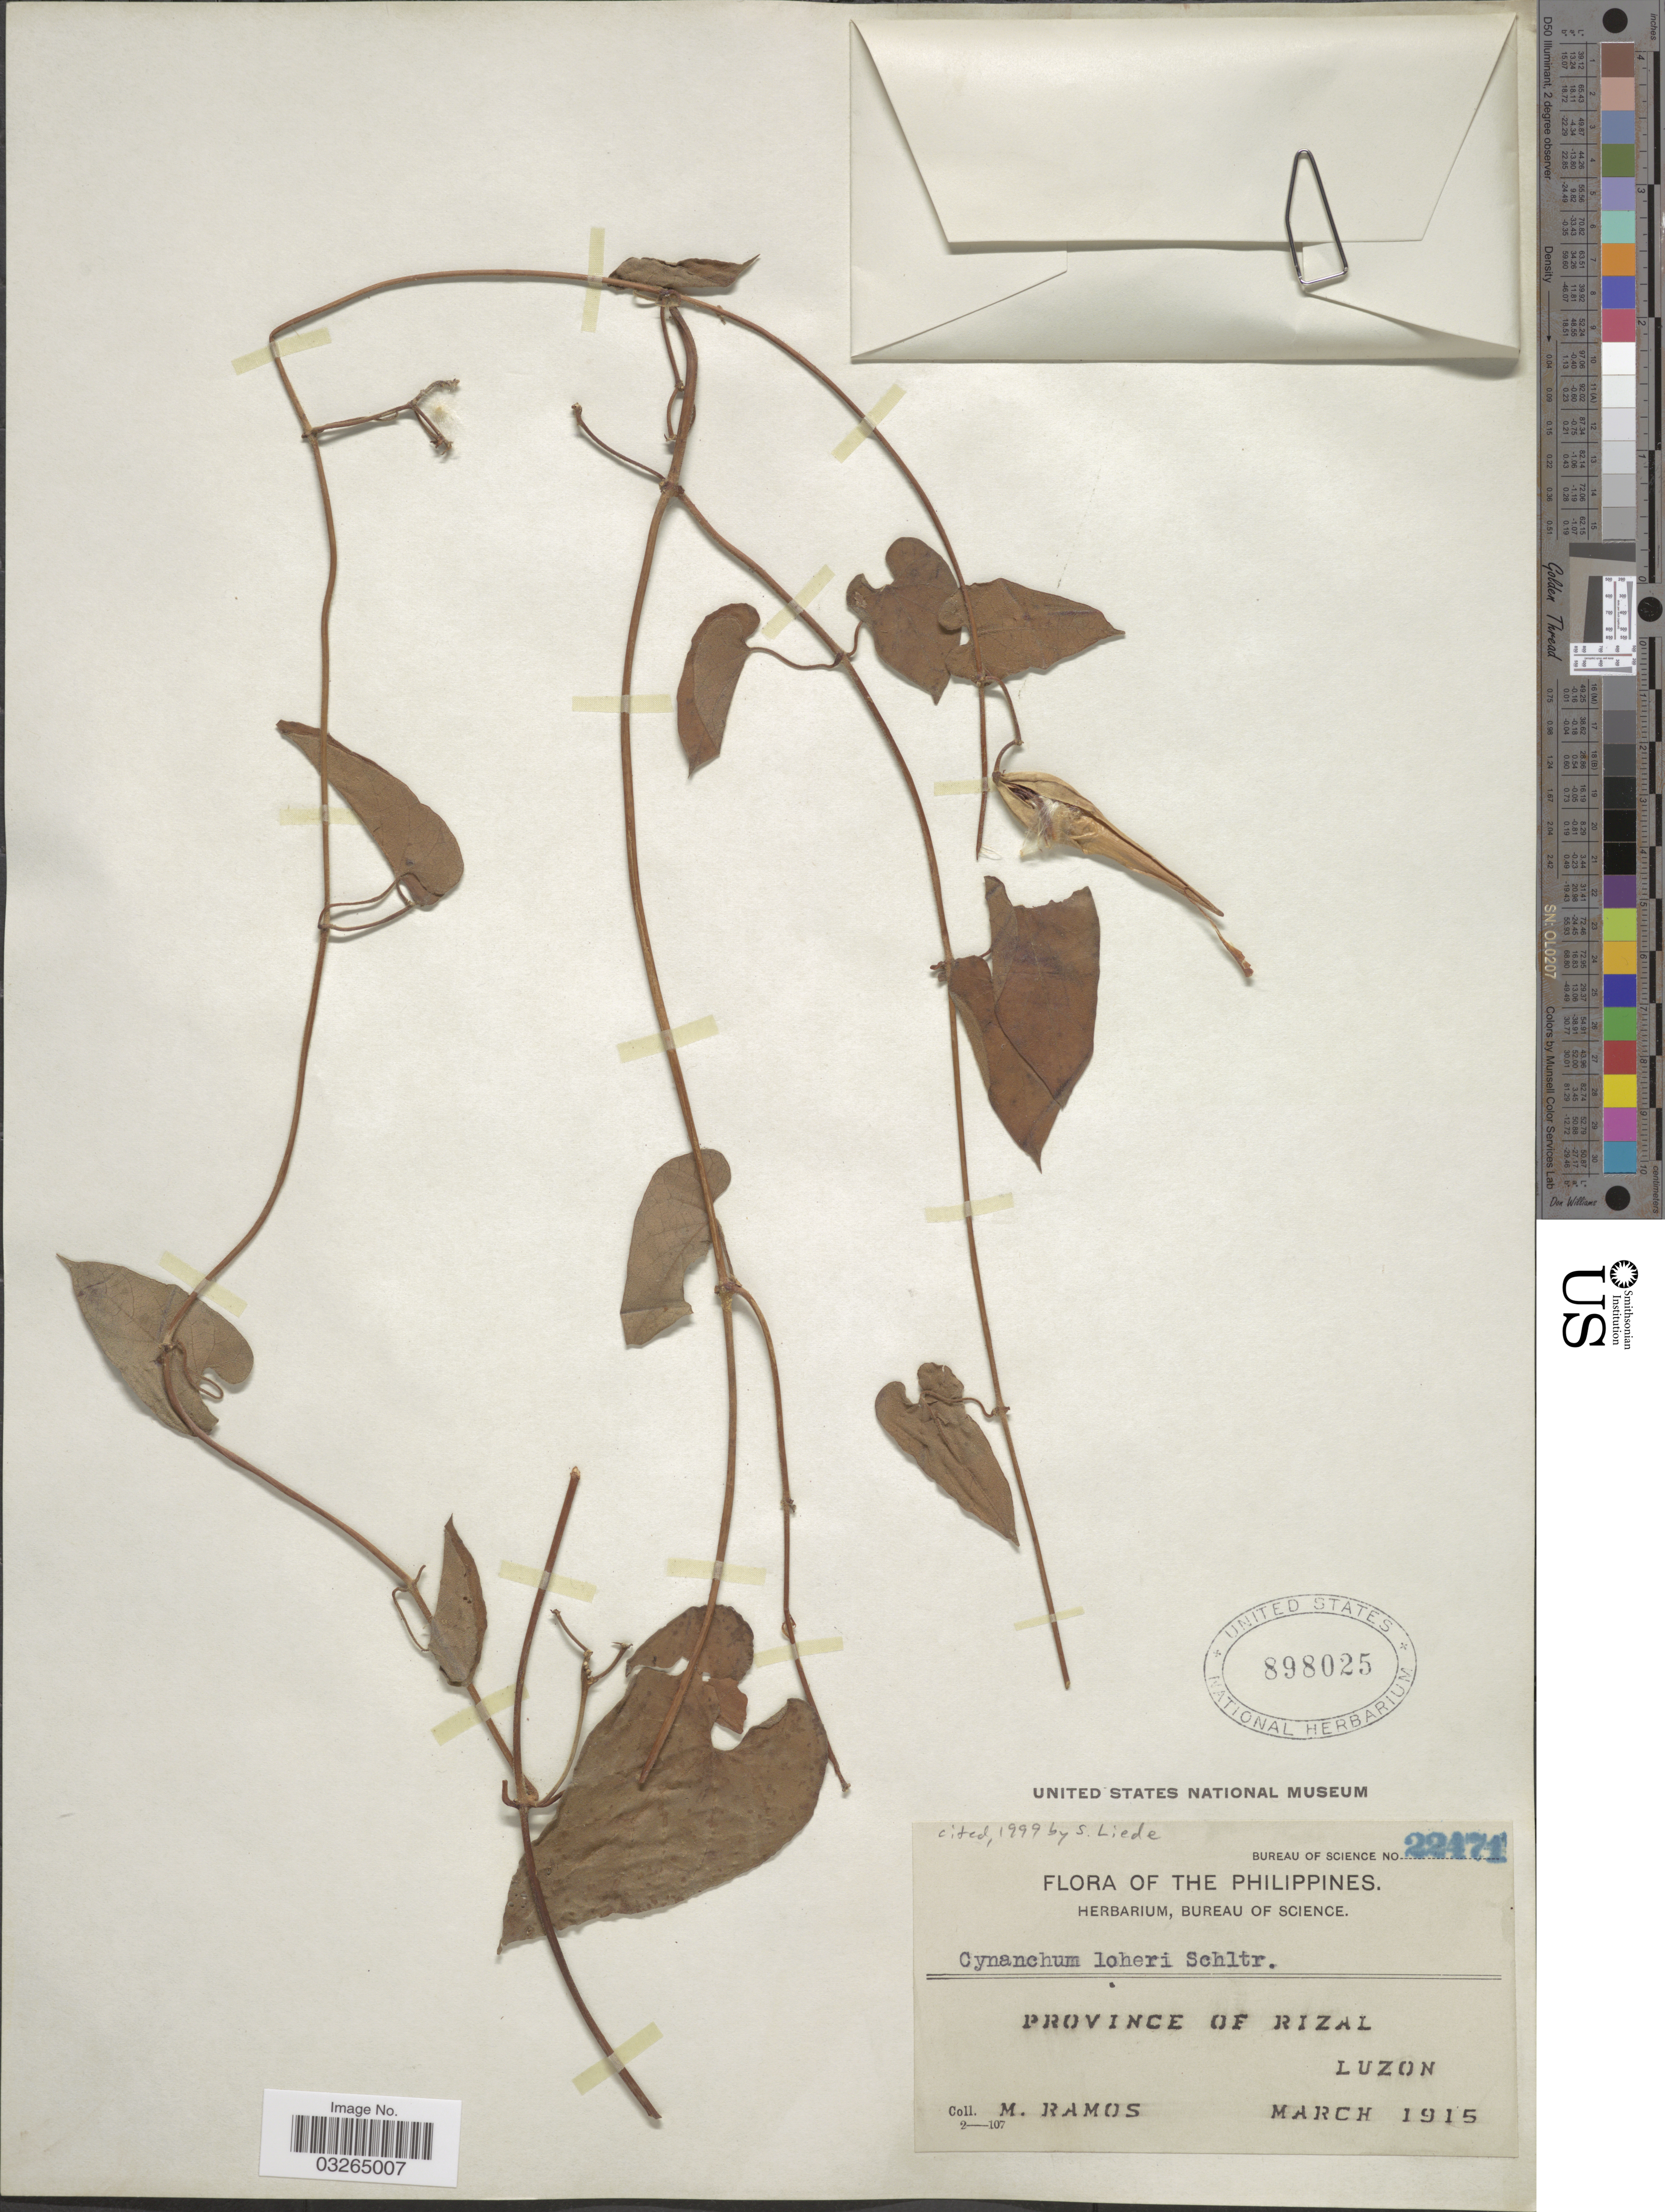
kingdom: Plantae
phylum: Tracheophyta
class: Magnoliopsida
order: Gentianales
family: Apocynaceae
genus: Cynanchum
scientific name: Cynanchum loheri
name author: Schltr. in Perkins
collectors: M. Ramos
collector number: Bureau of Science 22471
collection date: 1915-03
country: Philippines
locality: Province of Rizal. Luzon.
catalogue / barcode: US 898025